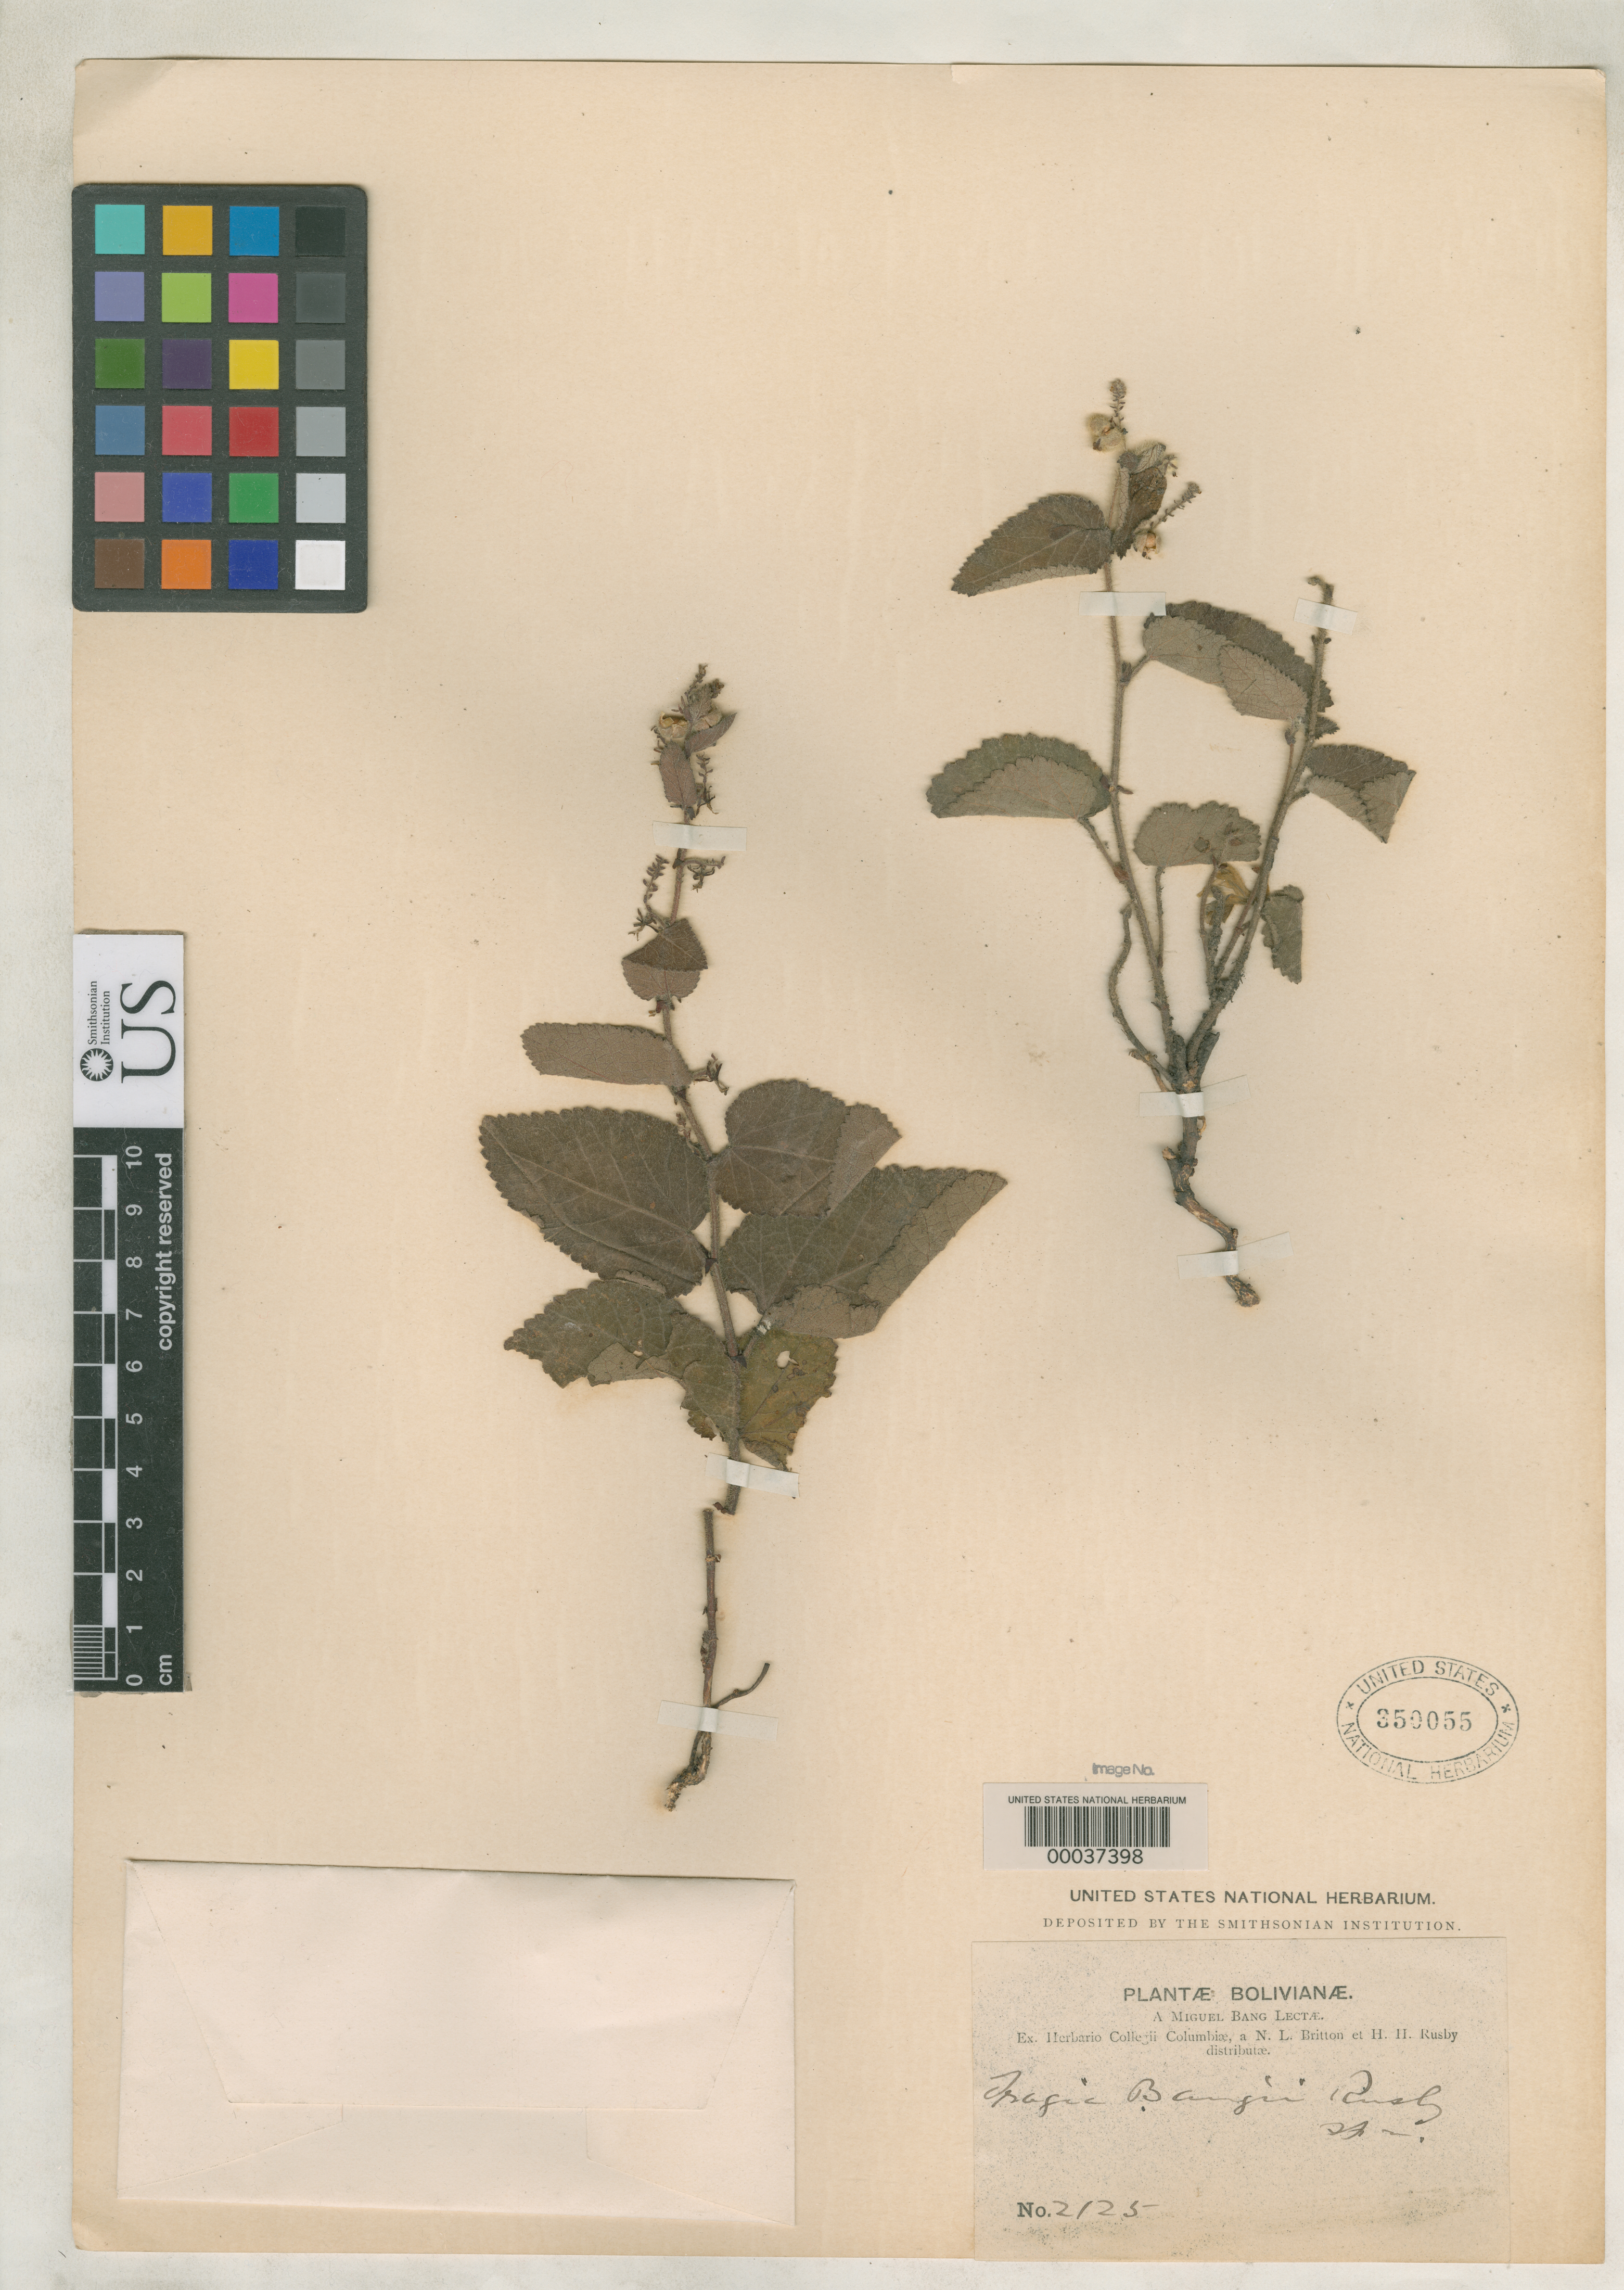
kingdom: Plantae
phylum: Tracheophyta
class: Magnoliopsida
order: Malpighiales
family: Euphorbiaceae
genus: Tragia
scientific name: Tragia bangii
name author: Rusby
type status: Isotype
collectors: M. Bang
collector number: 2125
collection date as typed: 10 Apr 1894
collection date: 1894-04-10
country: Bolivia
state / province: La Paz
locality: Yungas, Coripata.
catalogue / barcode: US 350055